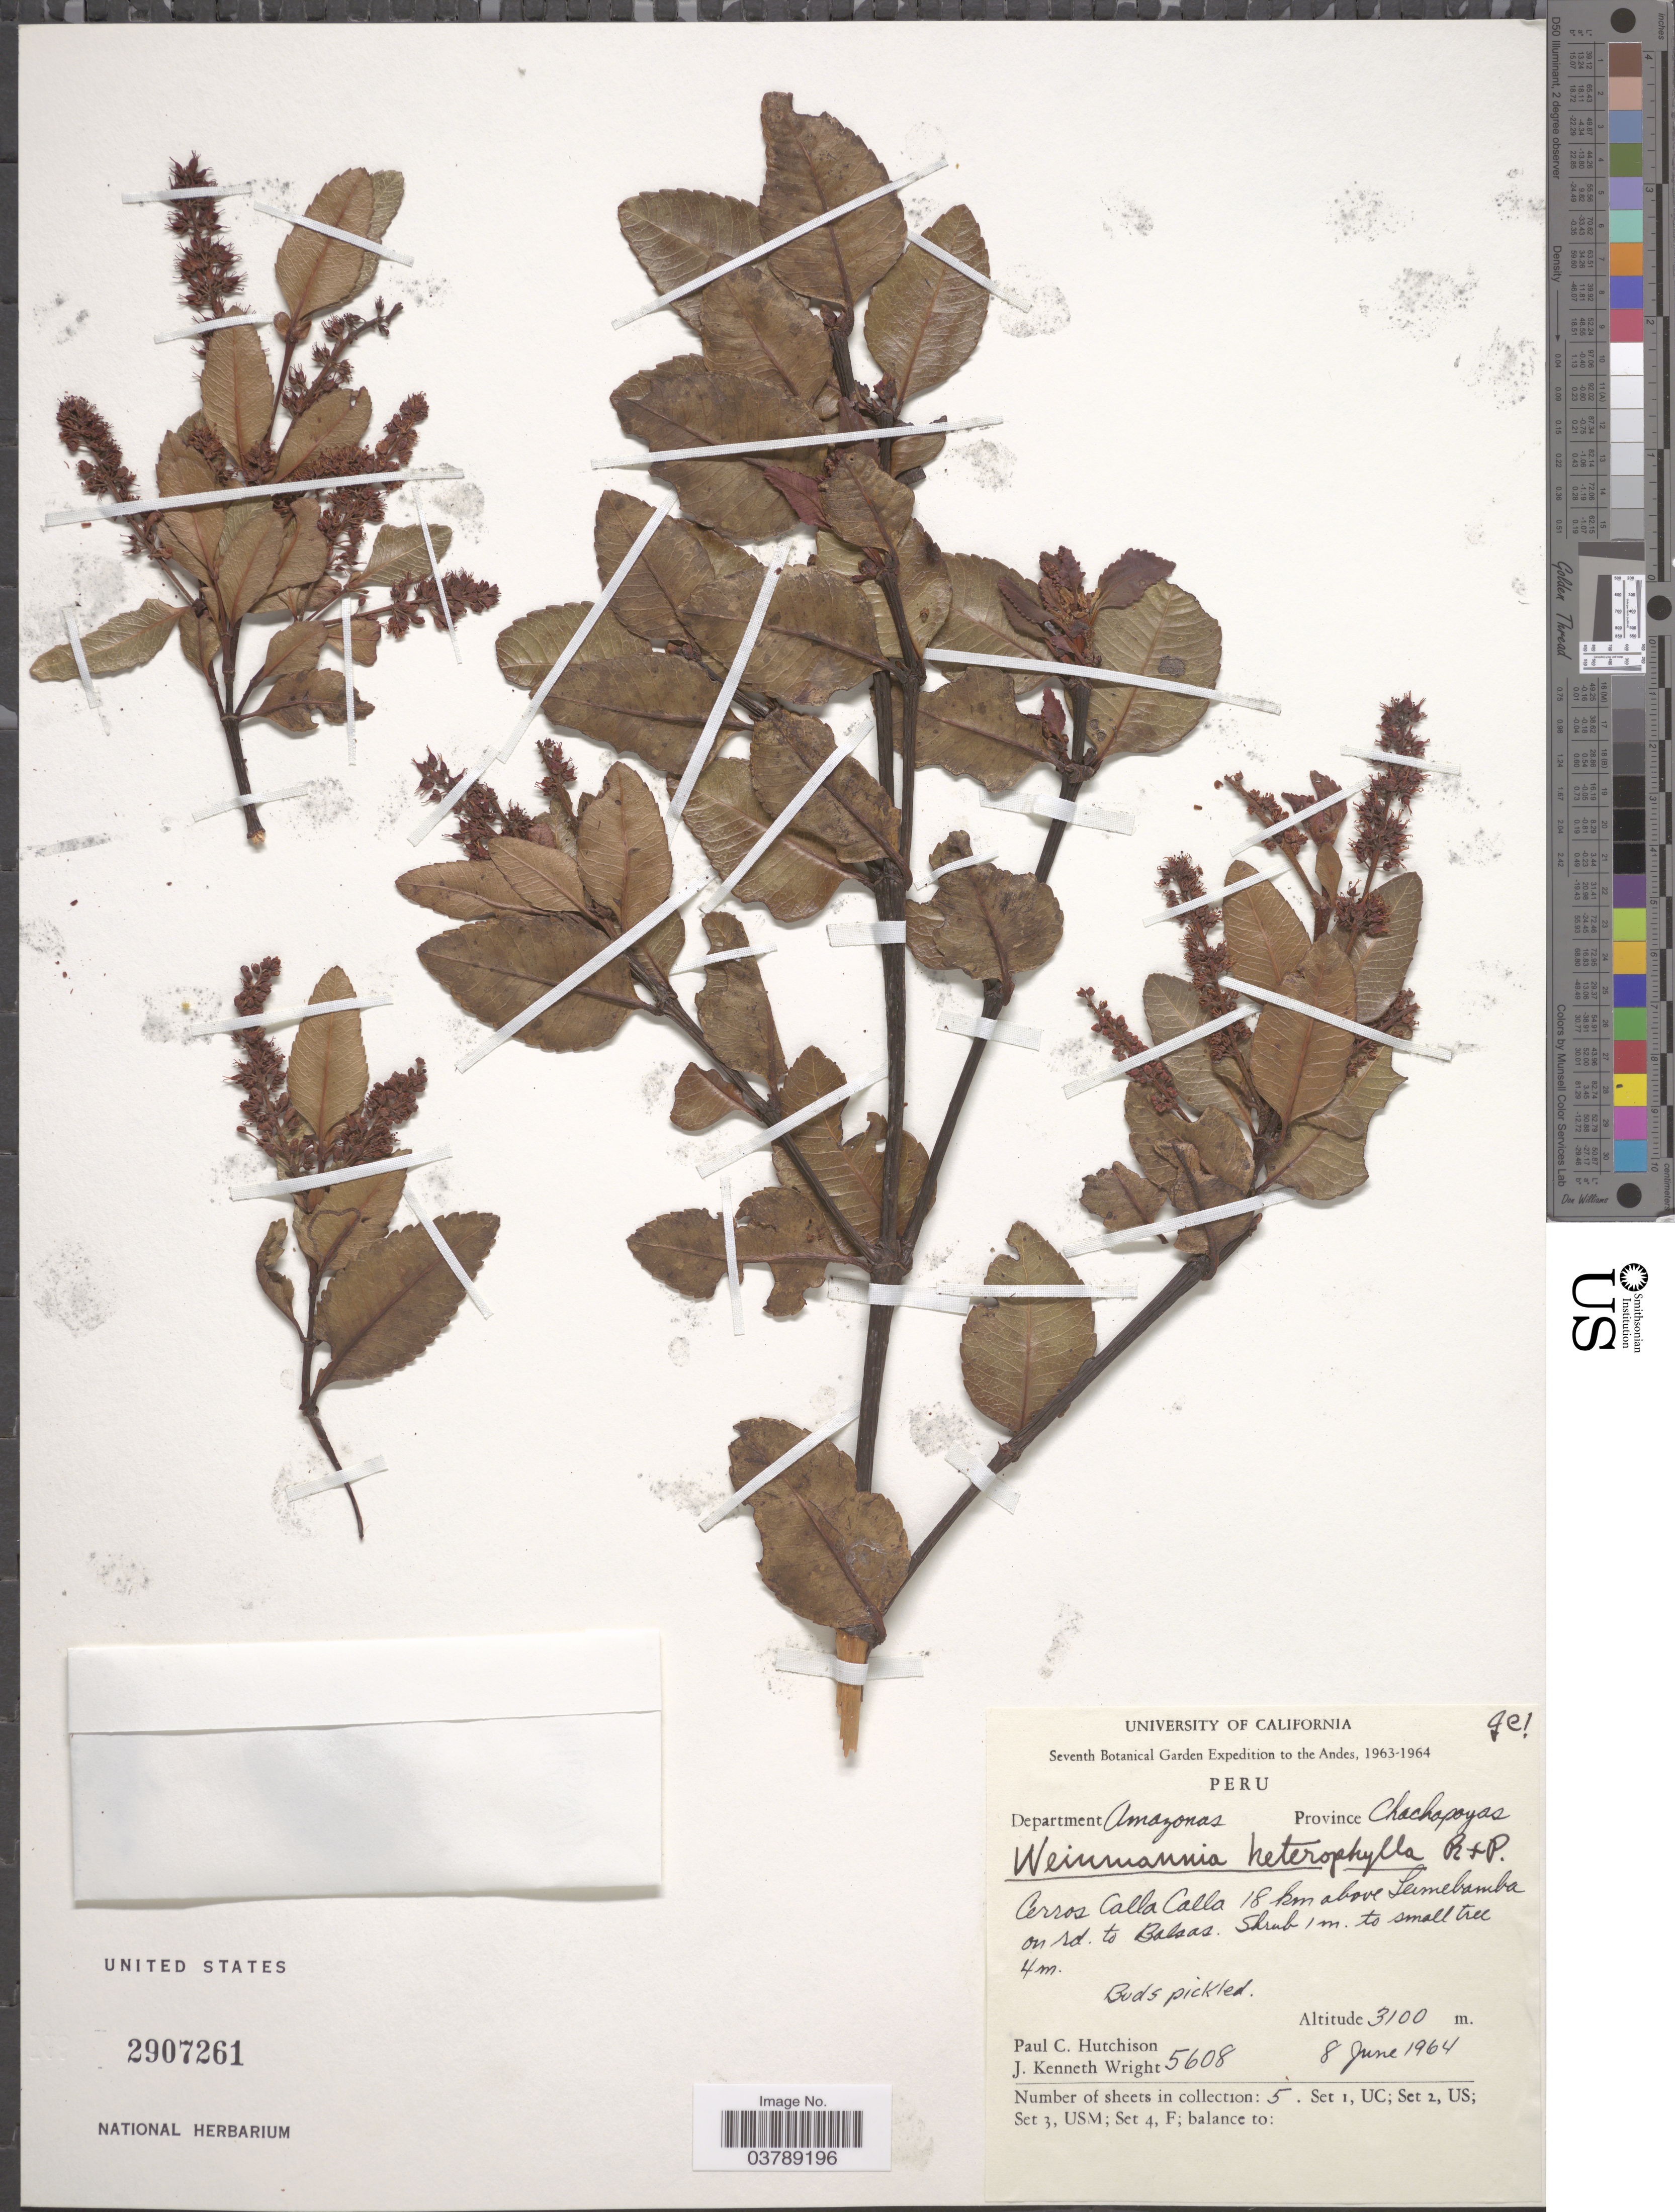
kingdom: Plantae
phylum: Tracheophyta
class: Magnoliopsida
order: Oxalidales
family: Cunoniaceae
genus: Weinmannia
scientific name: Weinmannia heterophylla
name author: Kunth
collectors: P. C. Hutchison & J. K. Wright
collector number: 5608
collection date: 1964-06-08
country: Peru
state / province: Amazonas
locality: Andes. Department Amazonas. Province Chachapoyas. Cerros Calla Calla 18 km above Leimebamba on rd. to Balsas.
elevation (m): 3100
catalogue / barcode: US 2907261